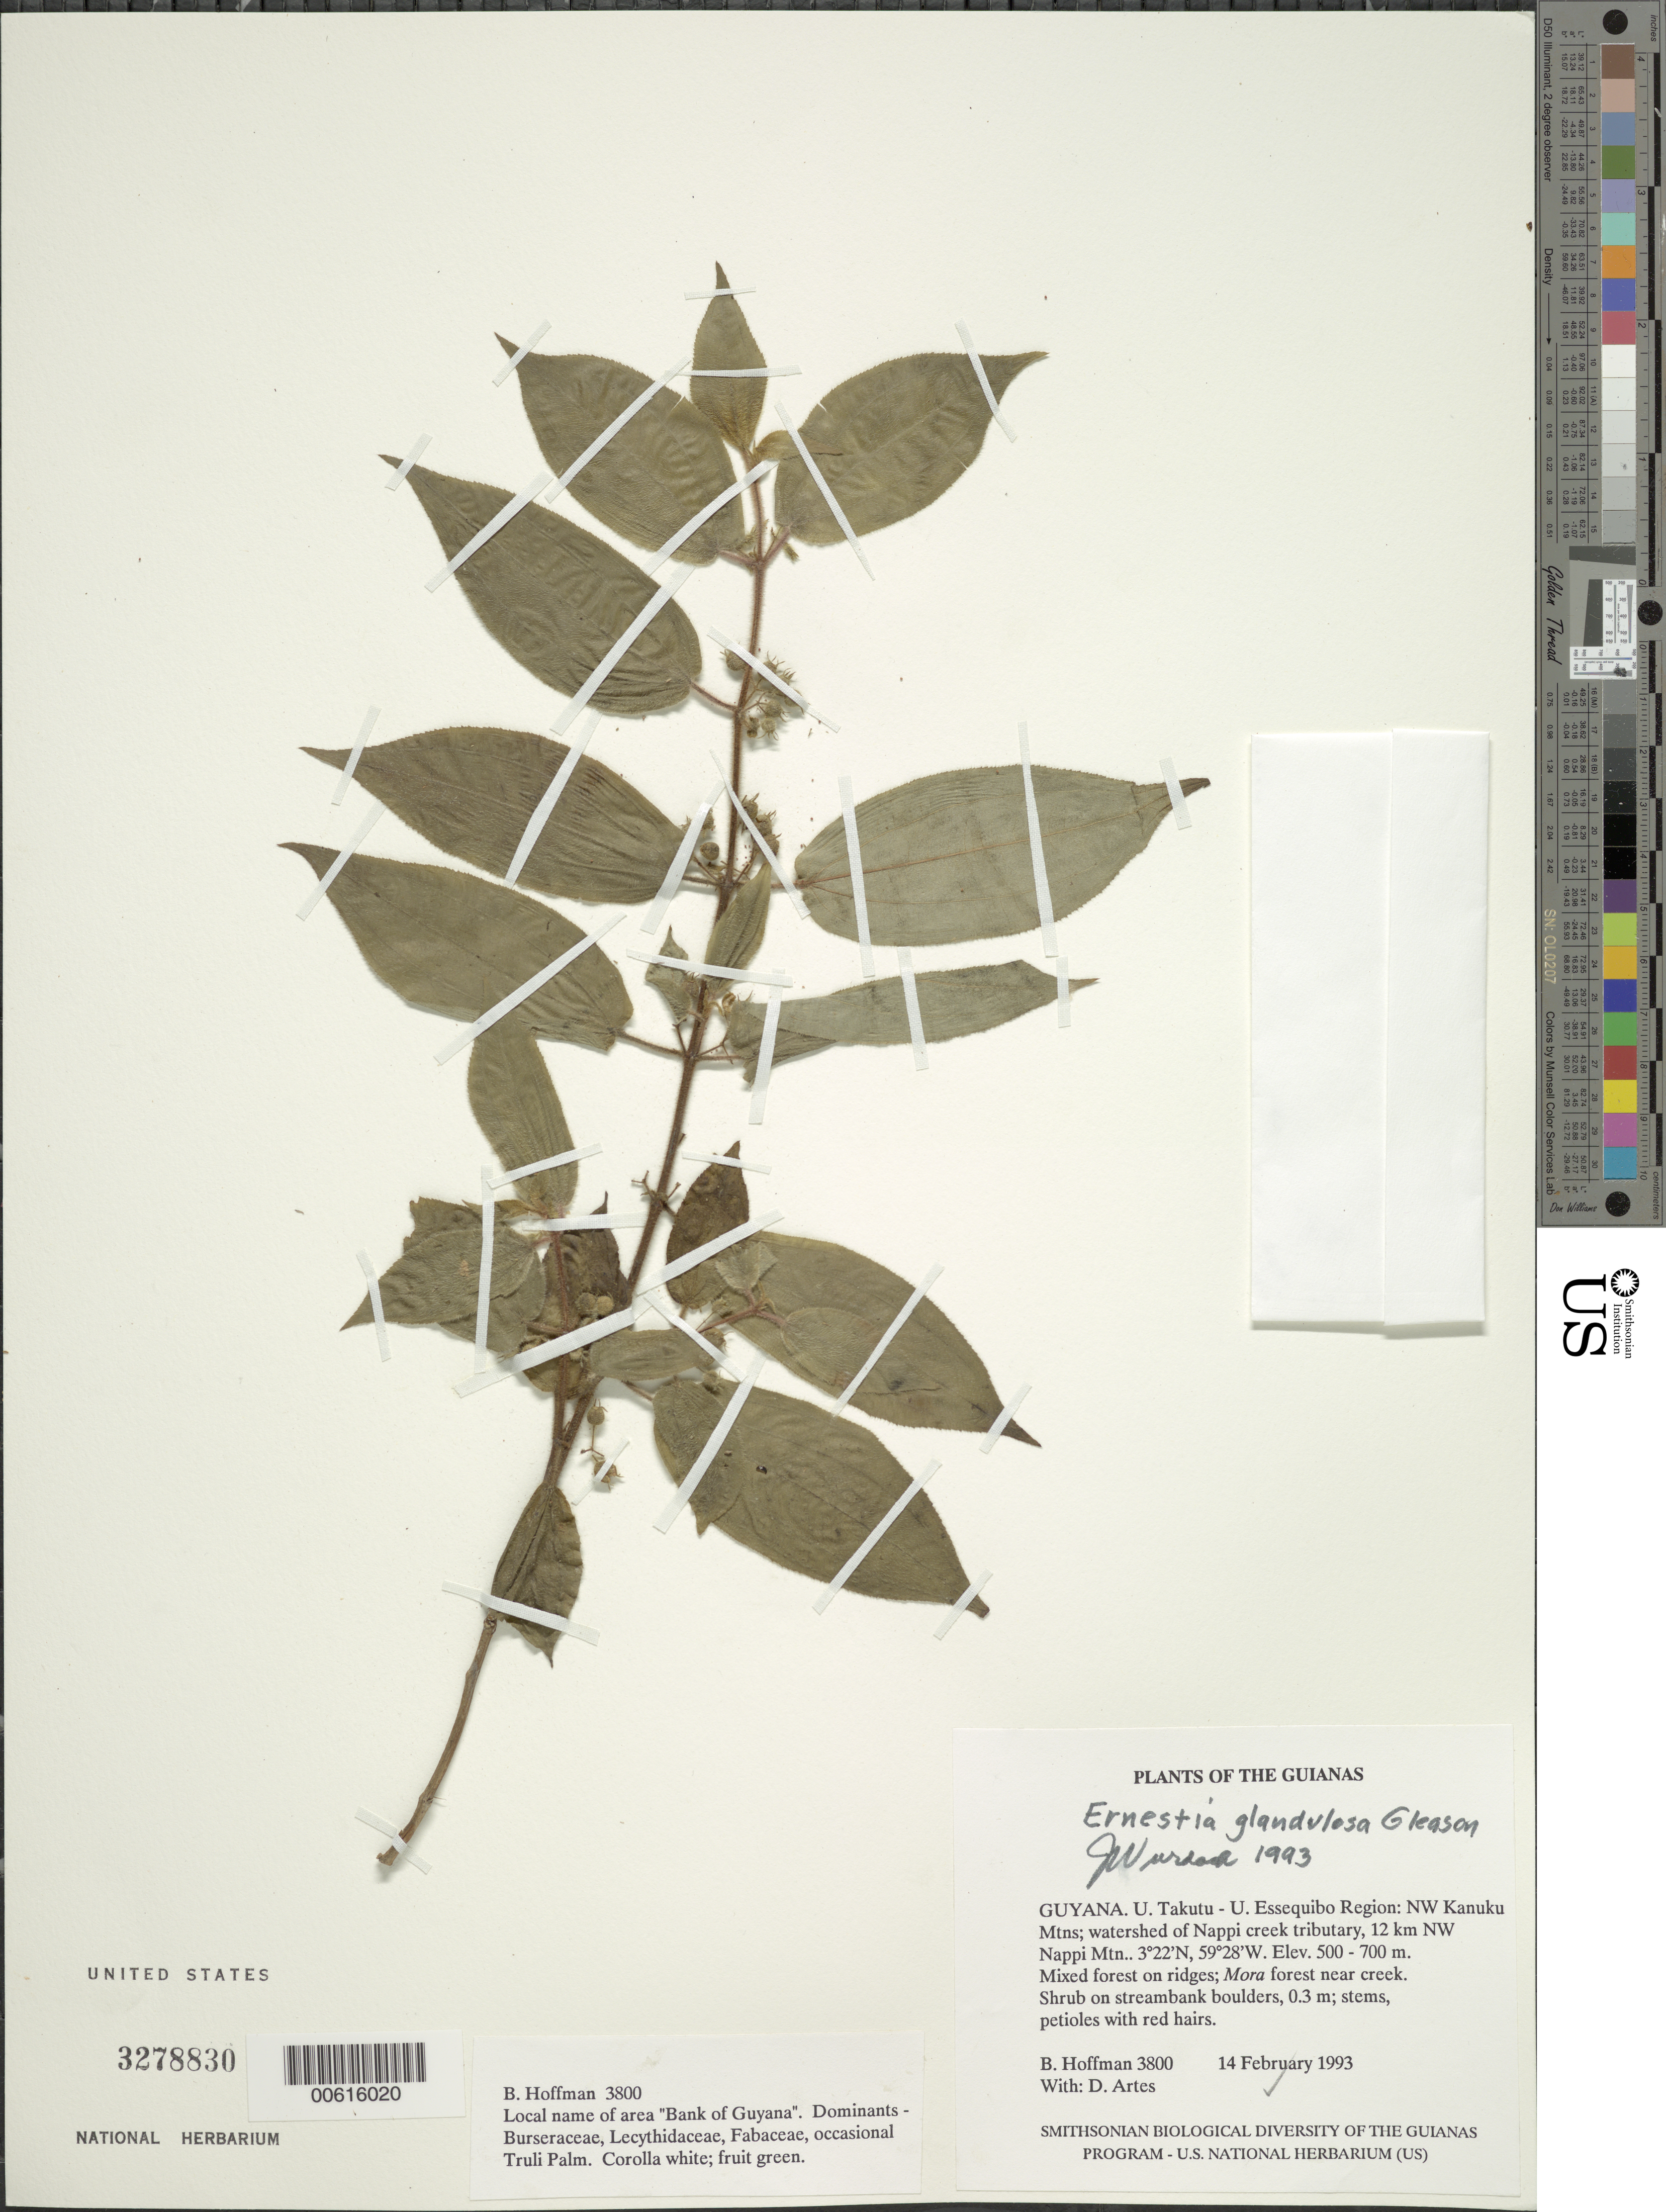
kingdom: Plantae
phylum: Tracheophyta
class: Magnoliopsida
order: Myrtales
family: Melastomataceae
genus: Pseudoernestia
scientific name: Pseudoernestia glandulosa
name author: (Gleason) M.J. Rocha & P.J.F. Guim.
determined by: Nunes da Silva, Diego, (RB), Jardim Botanico do Rio de Janeiro - Herbario (BRAZIL)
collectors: B. Hoffman & D. Artes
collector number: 3800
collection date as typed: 14 February 1993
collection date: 1993-02-14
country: Guyana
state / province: U. Takutu-U. Essequibo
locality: NW Kanuku Mountains; watershed of Nappi creek tributary, 12 km NE of Nappi Mountain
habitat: Mixed forest on ridges; Mora forest near creek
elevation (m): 500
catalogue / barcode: US 3278830